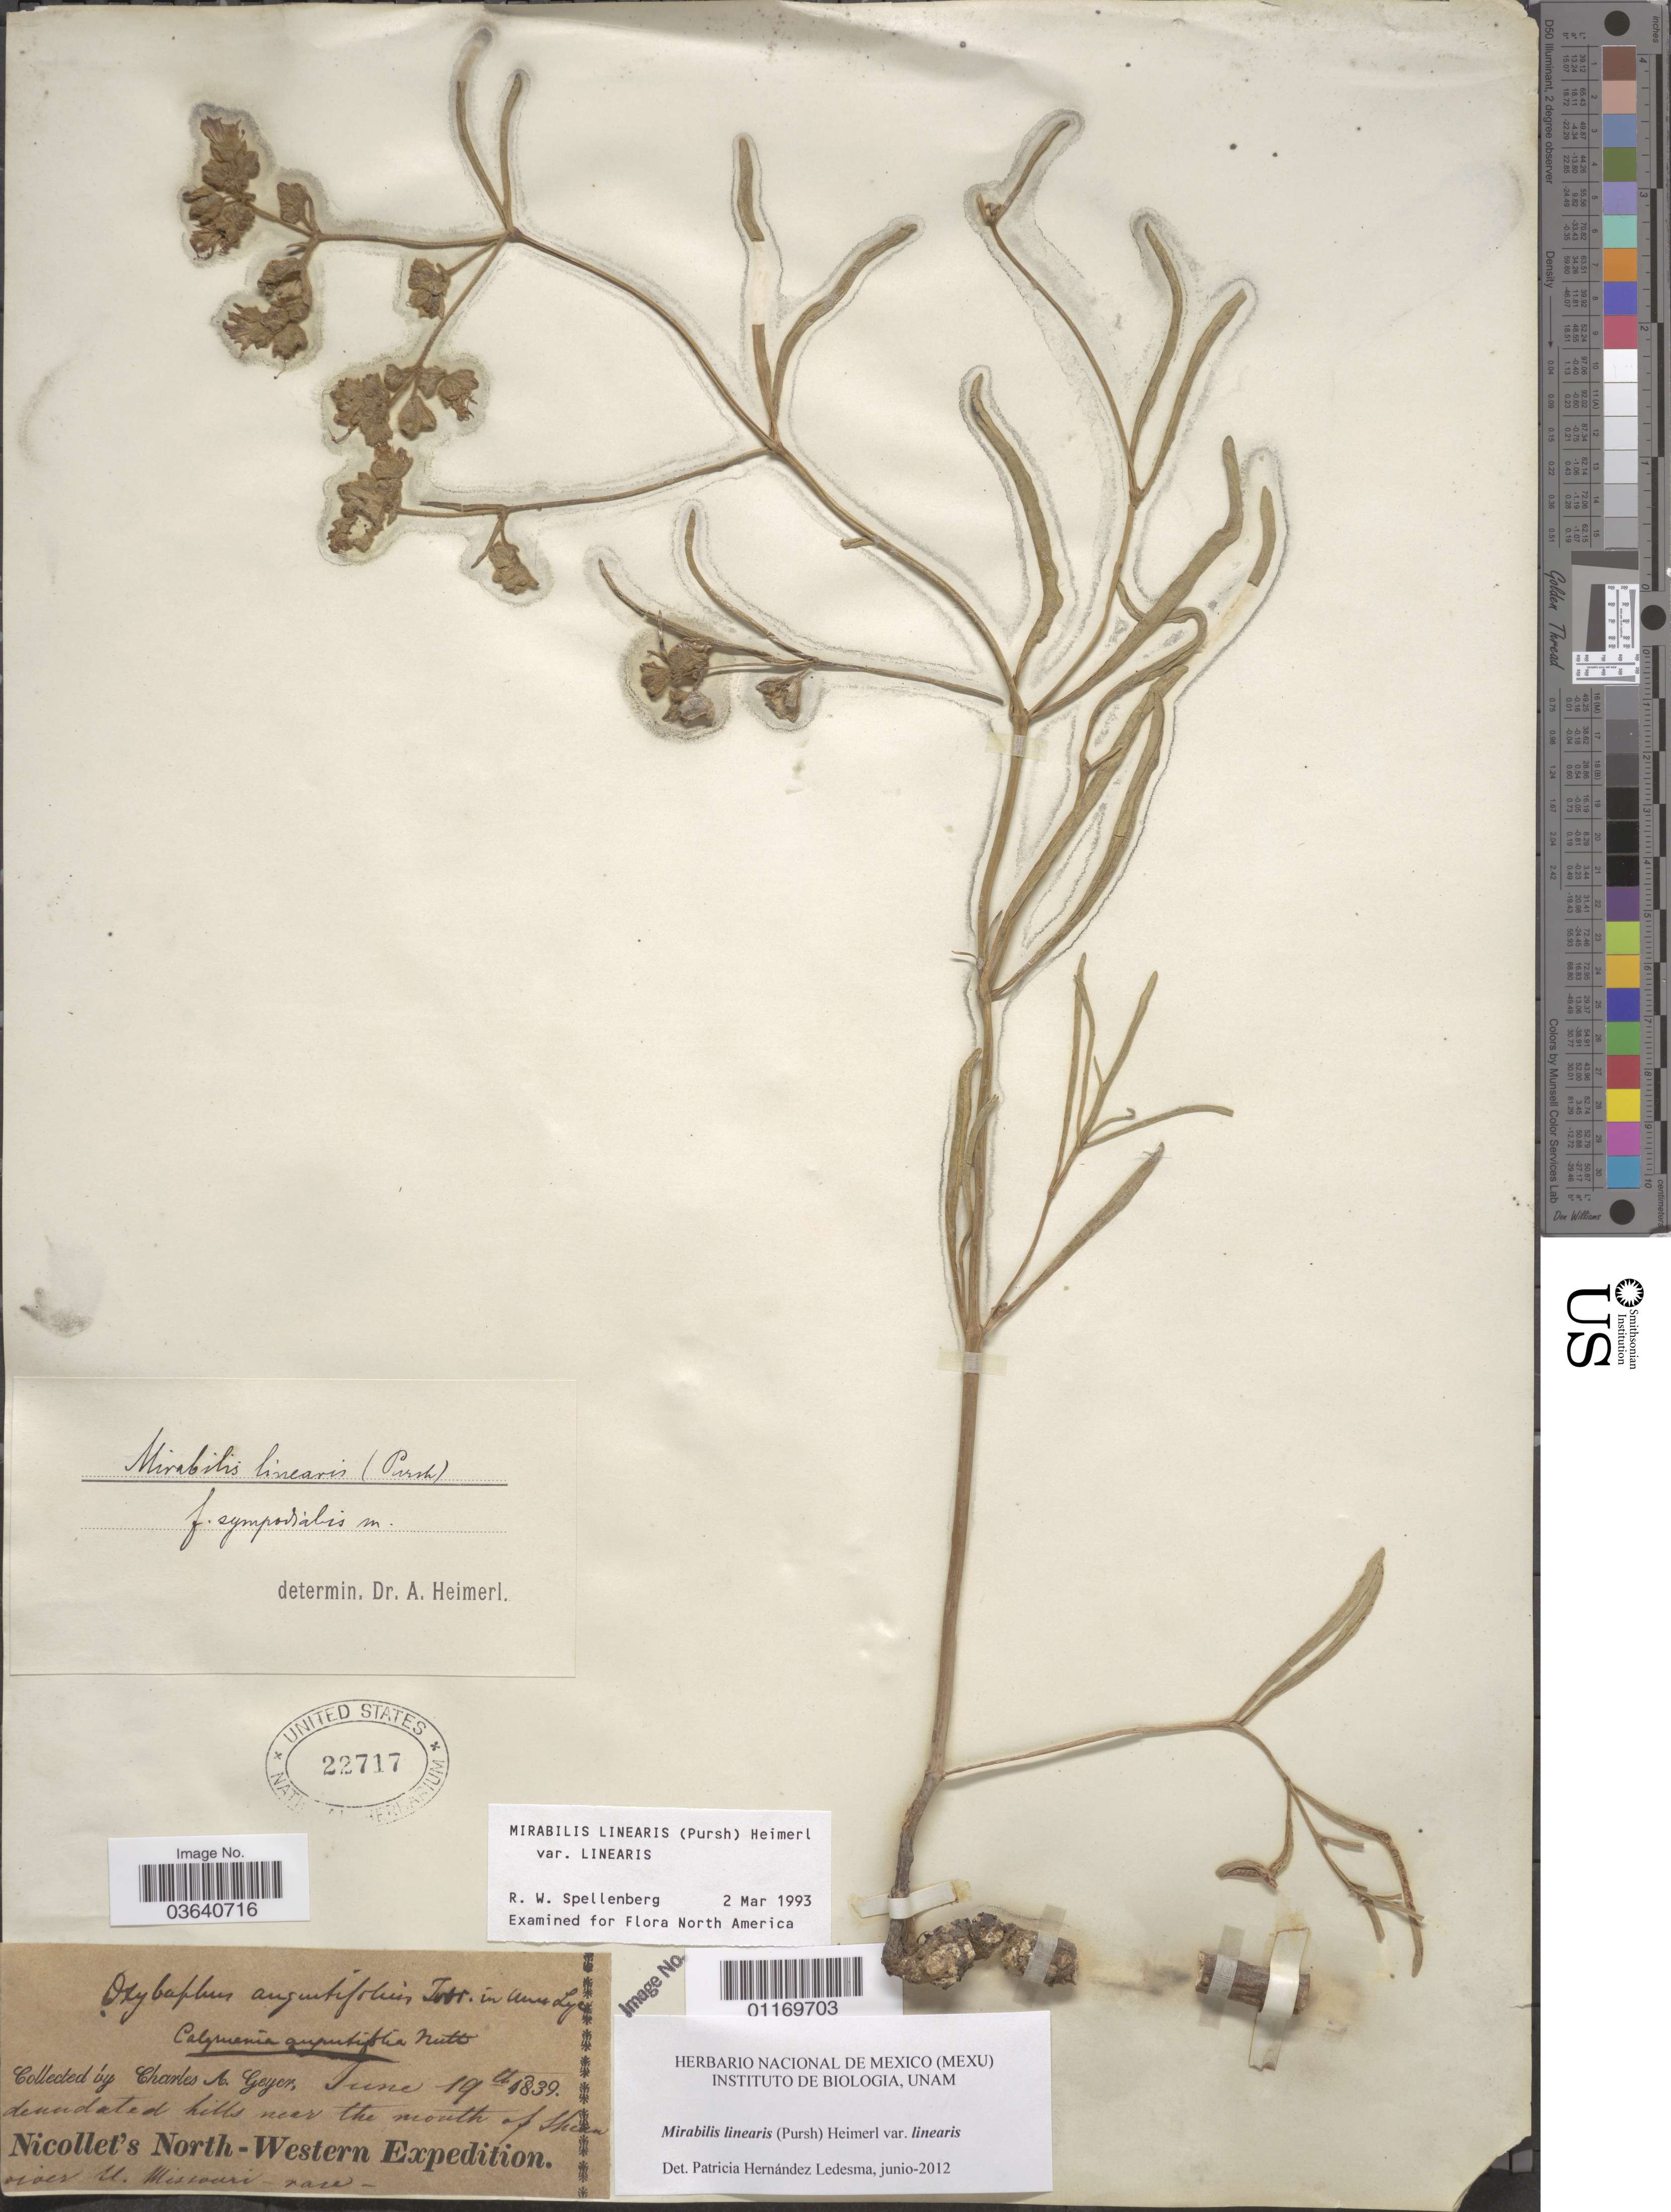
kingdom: Plantae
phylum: Tracheophyta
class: Magnoliopsida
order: Caryophyllales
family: Nyctaginaceae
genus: Mirabilis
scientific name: Mirabilis linearis var. linearis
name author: (Pursh) Heimerl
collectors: C. A. Geyer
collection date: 1839-06-19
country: United States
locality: Denudated hills near the mouth of Shienne river N. Missouri.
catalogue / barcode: US 22717